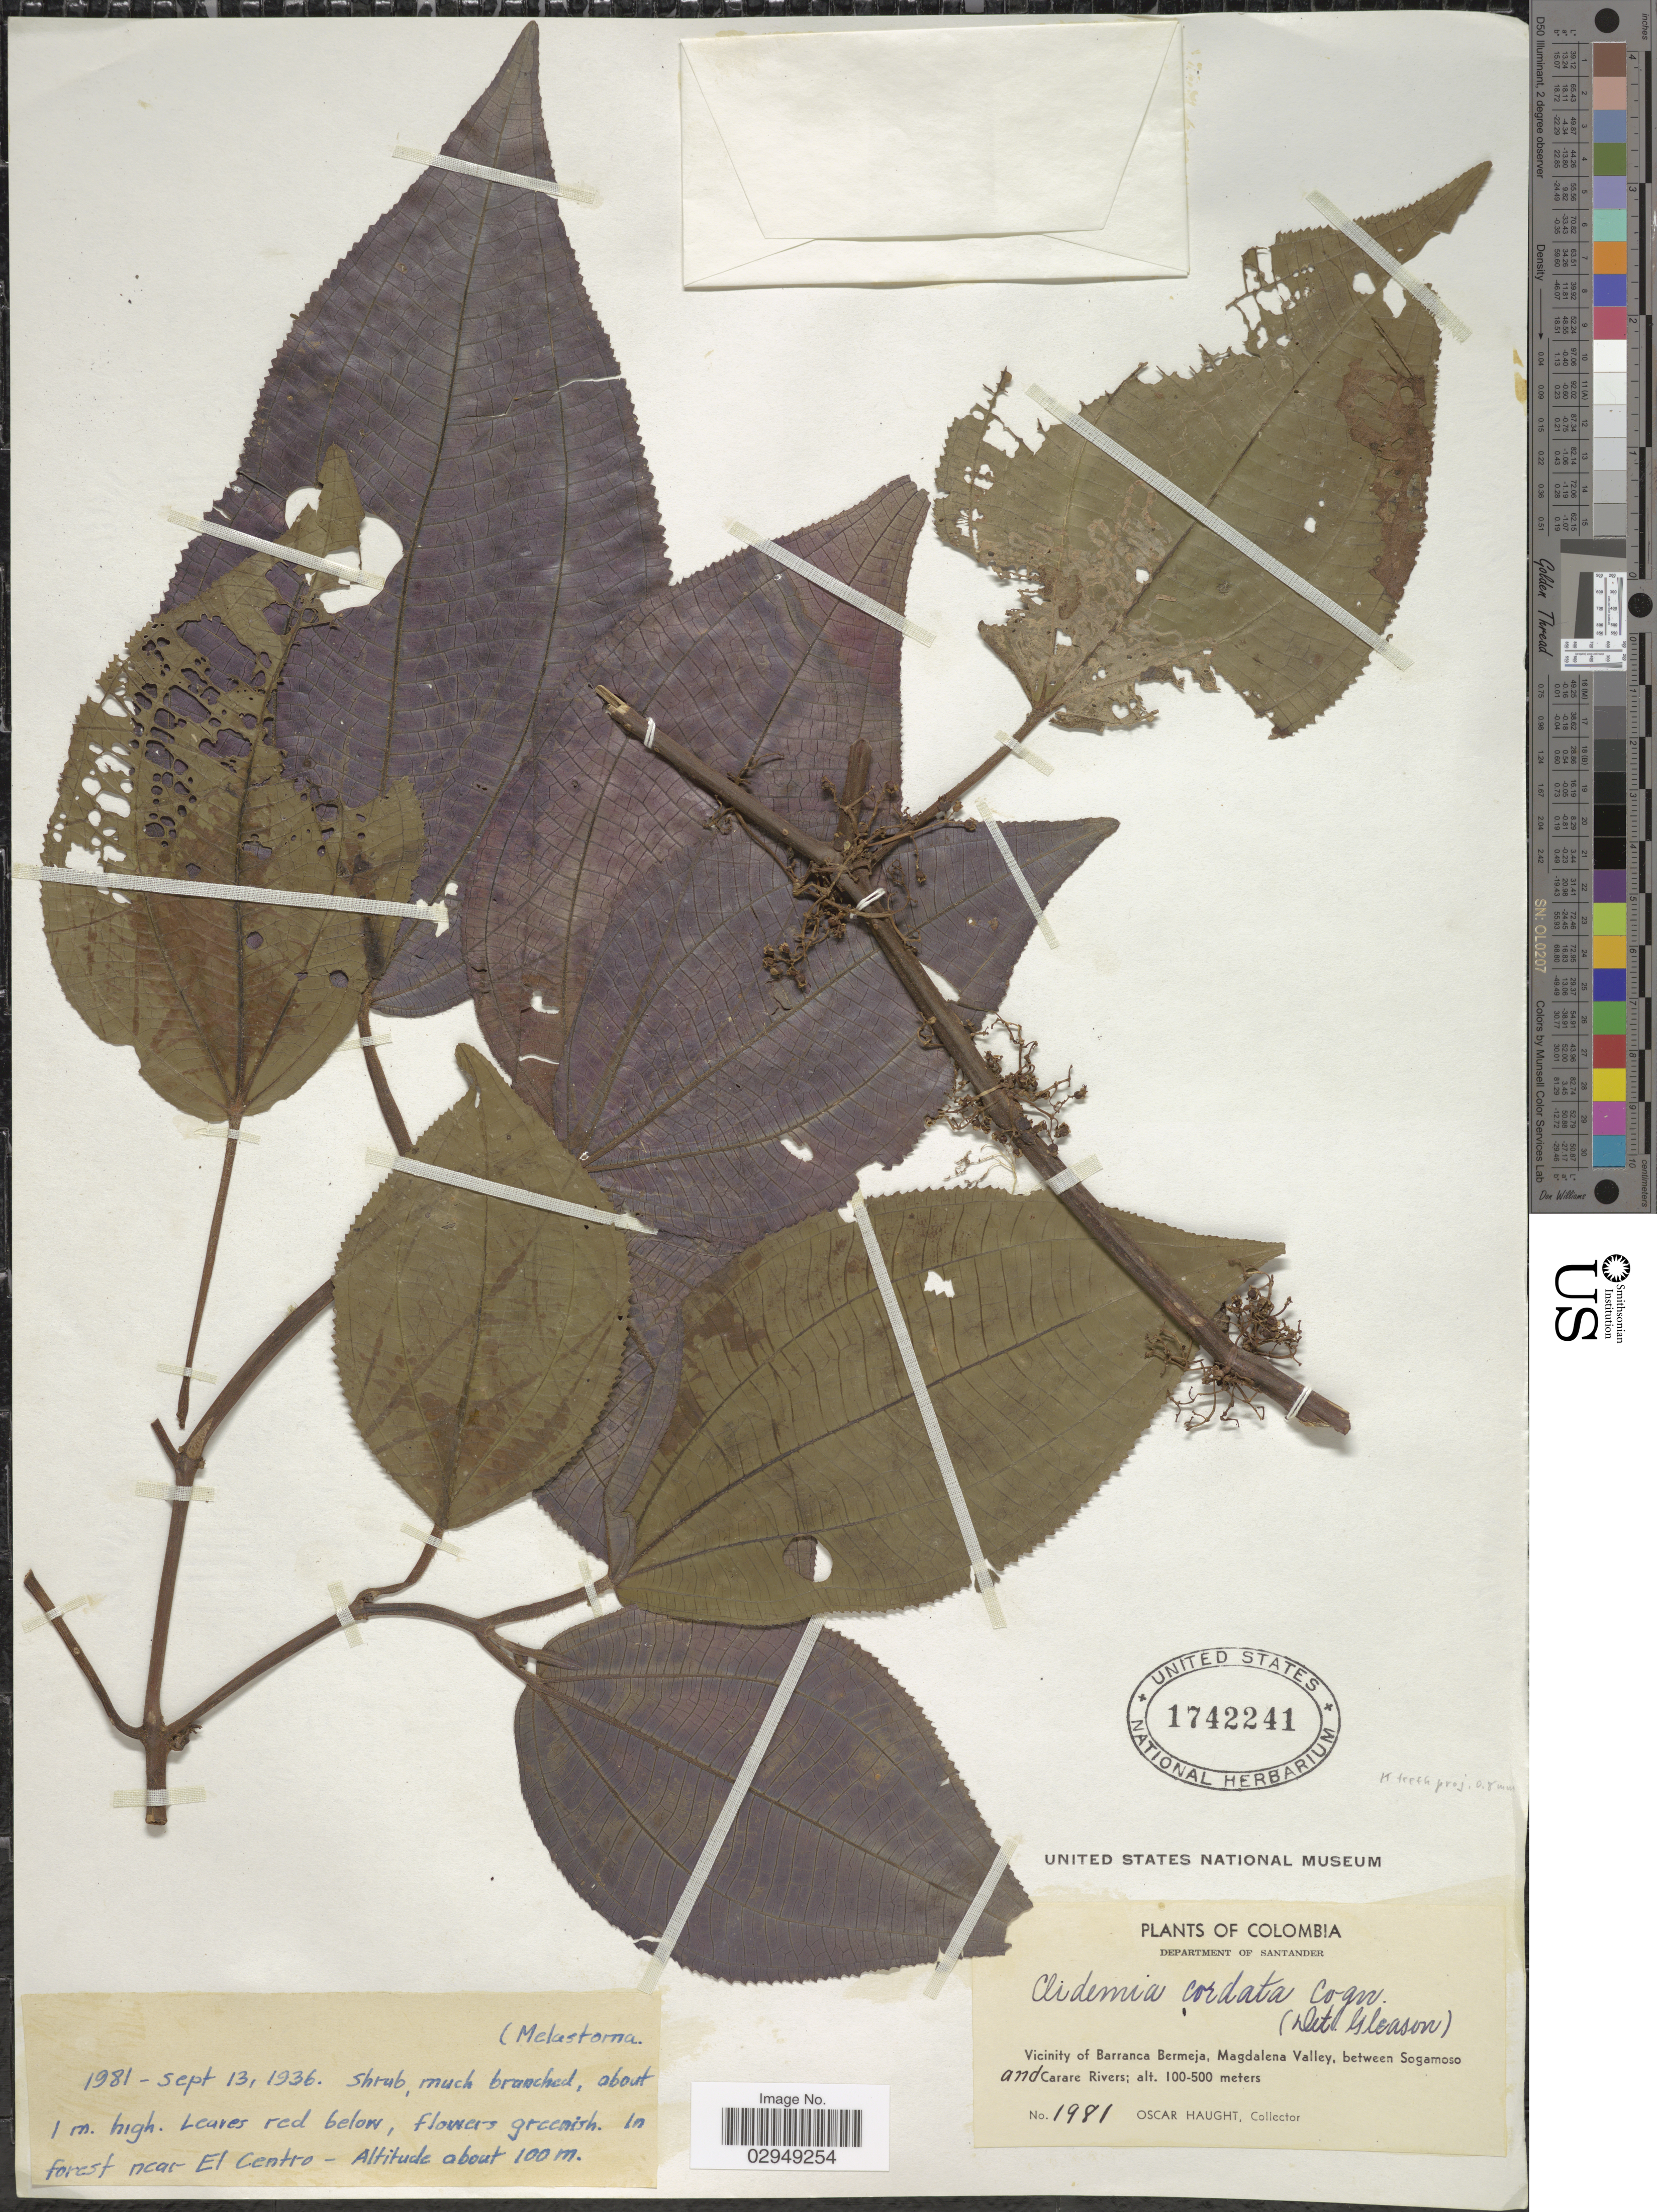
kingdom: Plantae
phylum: Tracheophyta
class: Magnoliopsida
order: Myrtales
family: Melastomataceae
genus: Clidemia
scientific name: Clidemia discolor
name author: (Triana) Cogn.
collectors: O. Haught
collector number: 1981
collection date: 1936-09-13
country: Colombia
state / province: Santander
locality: Department of Santander, In forest near El Centro, Vicinity of Barranca Bermeja, Magdalena Valley, between Sogamoso.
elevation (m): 100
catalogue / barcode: US 1742241